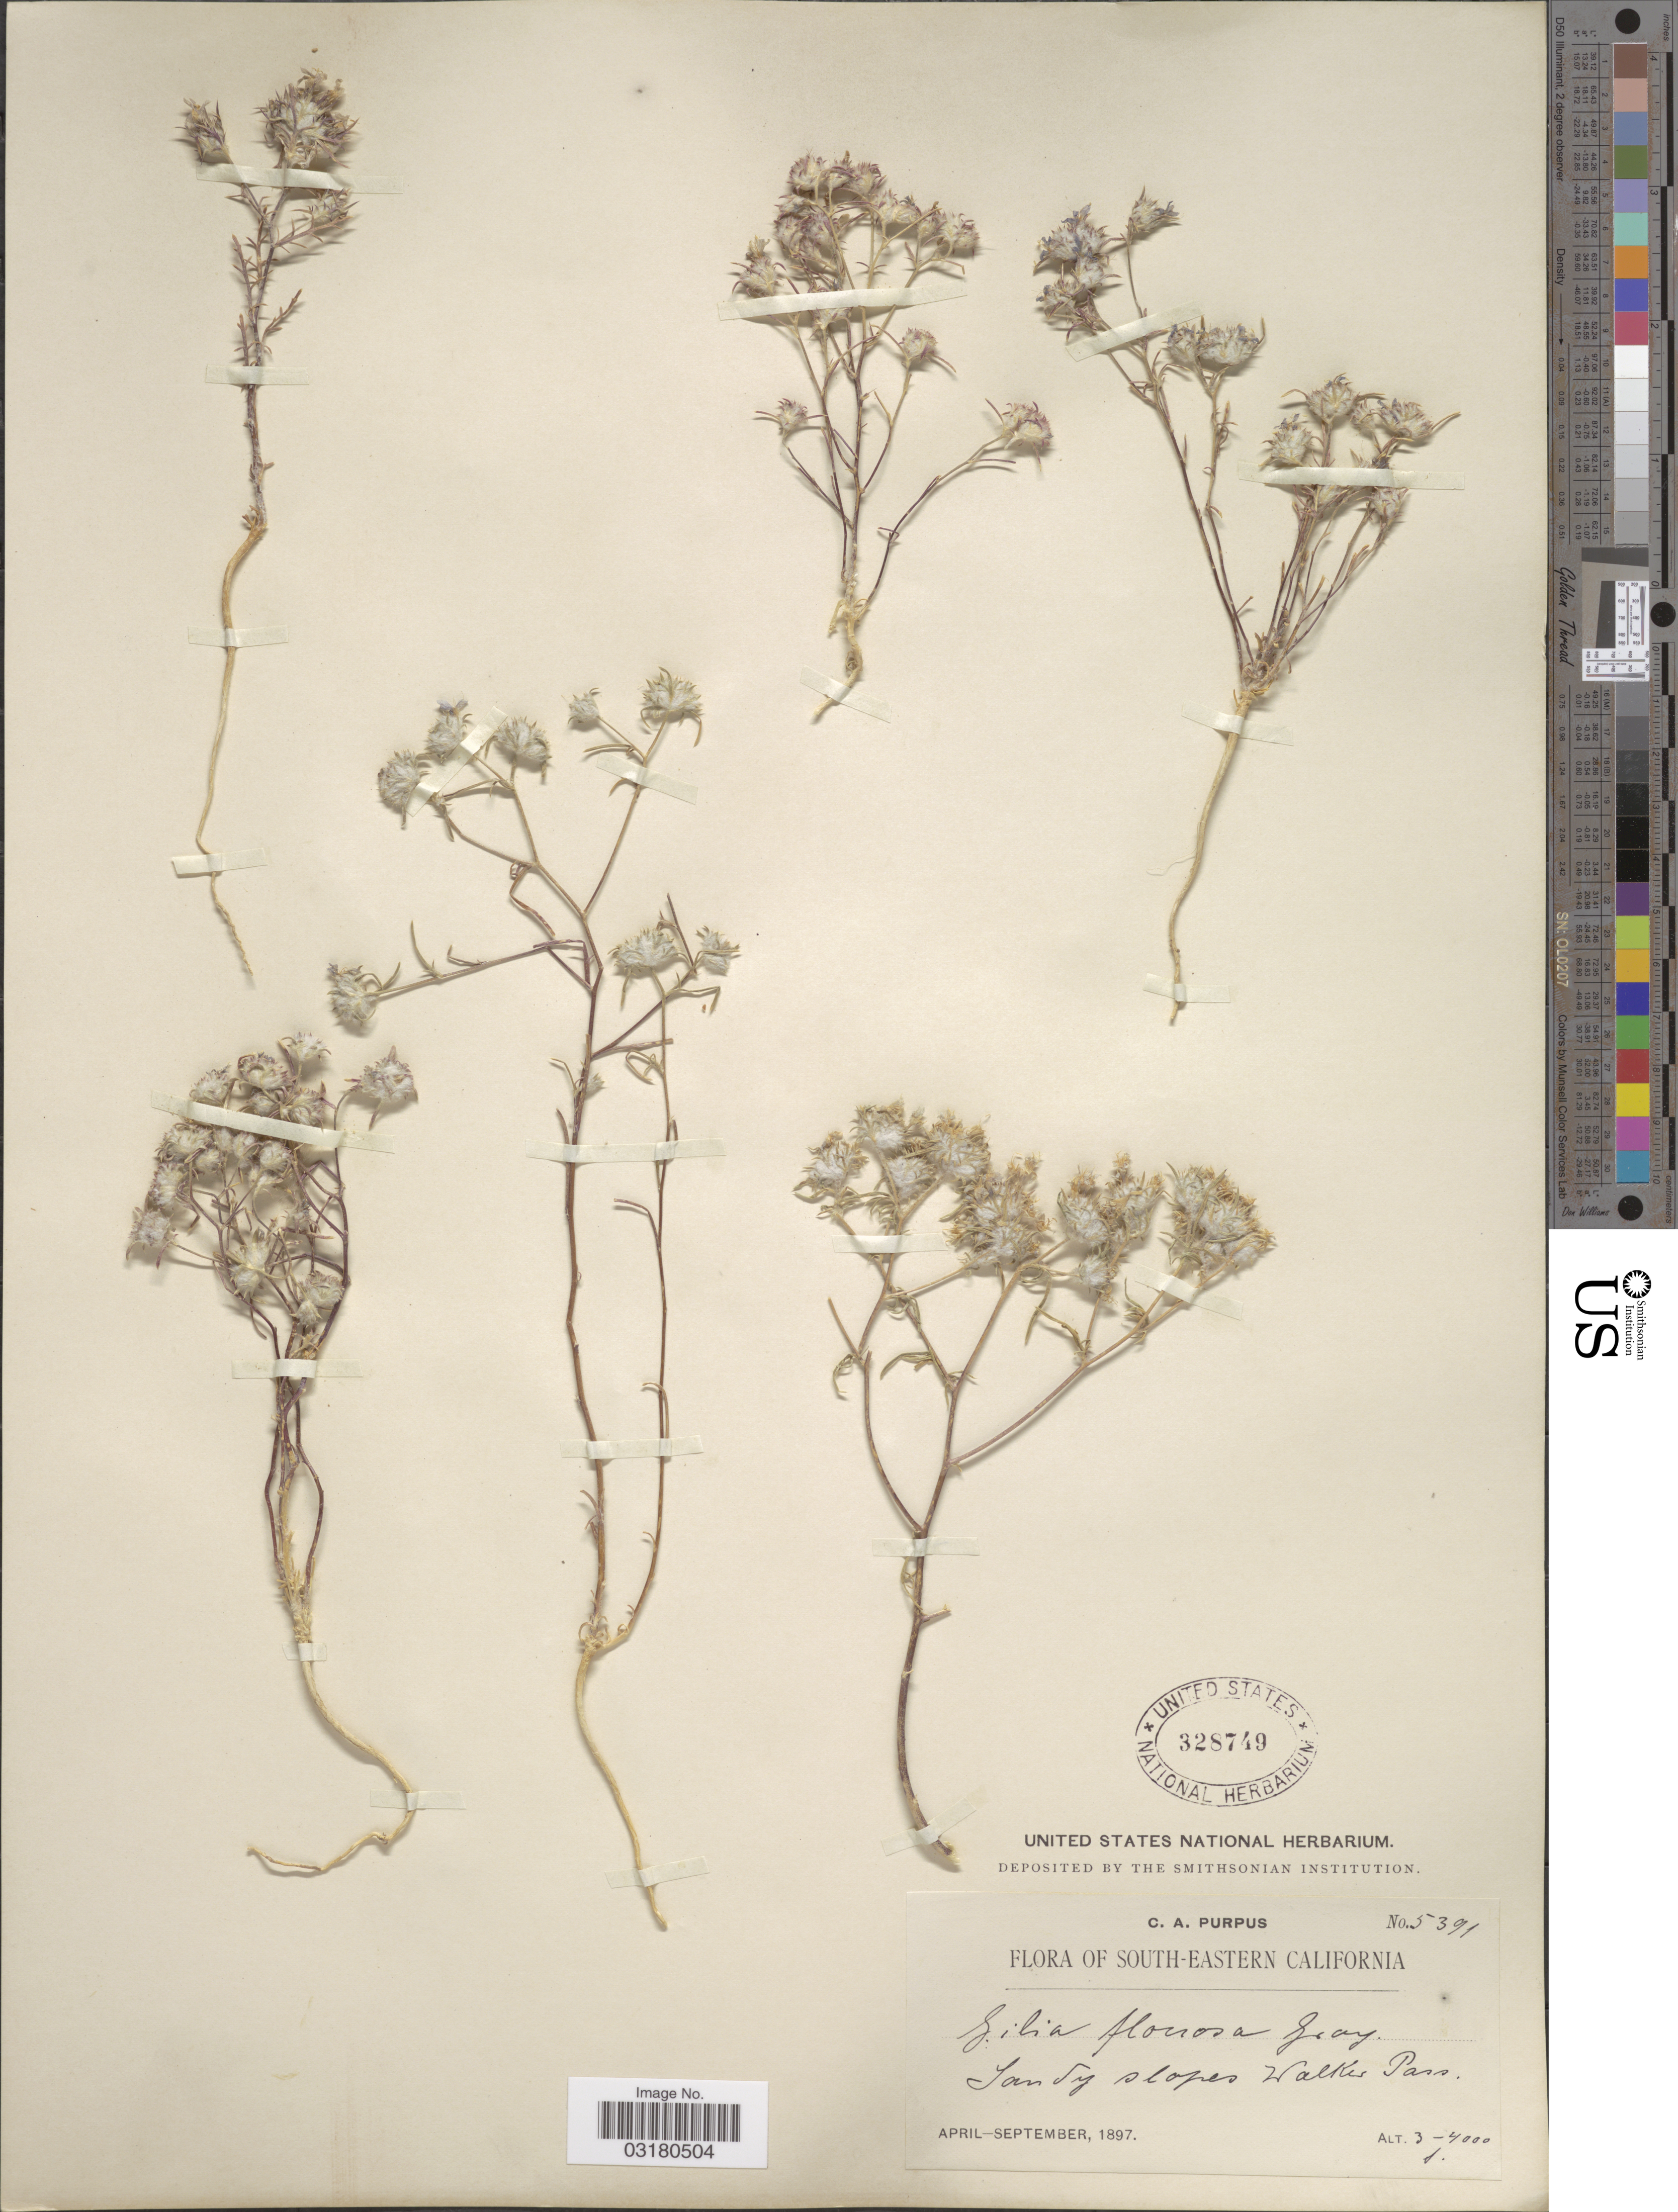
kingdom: Plantae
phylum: Tracheophyta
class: Magnoliopsida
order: Ericales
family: Polemoniaceae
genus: Eriastrum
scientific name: Eriastrum wilcoxii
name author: (A. Nelson) H. Mason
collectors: C. A. Purpus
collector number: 5391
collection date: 1897-04/1897-09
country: United States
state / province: California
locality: South-eastern California. Sandy slopes Walker Pass.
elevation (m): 914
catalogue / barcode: US 328749